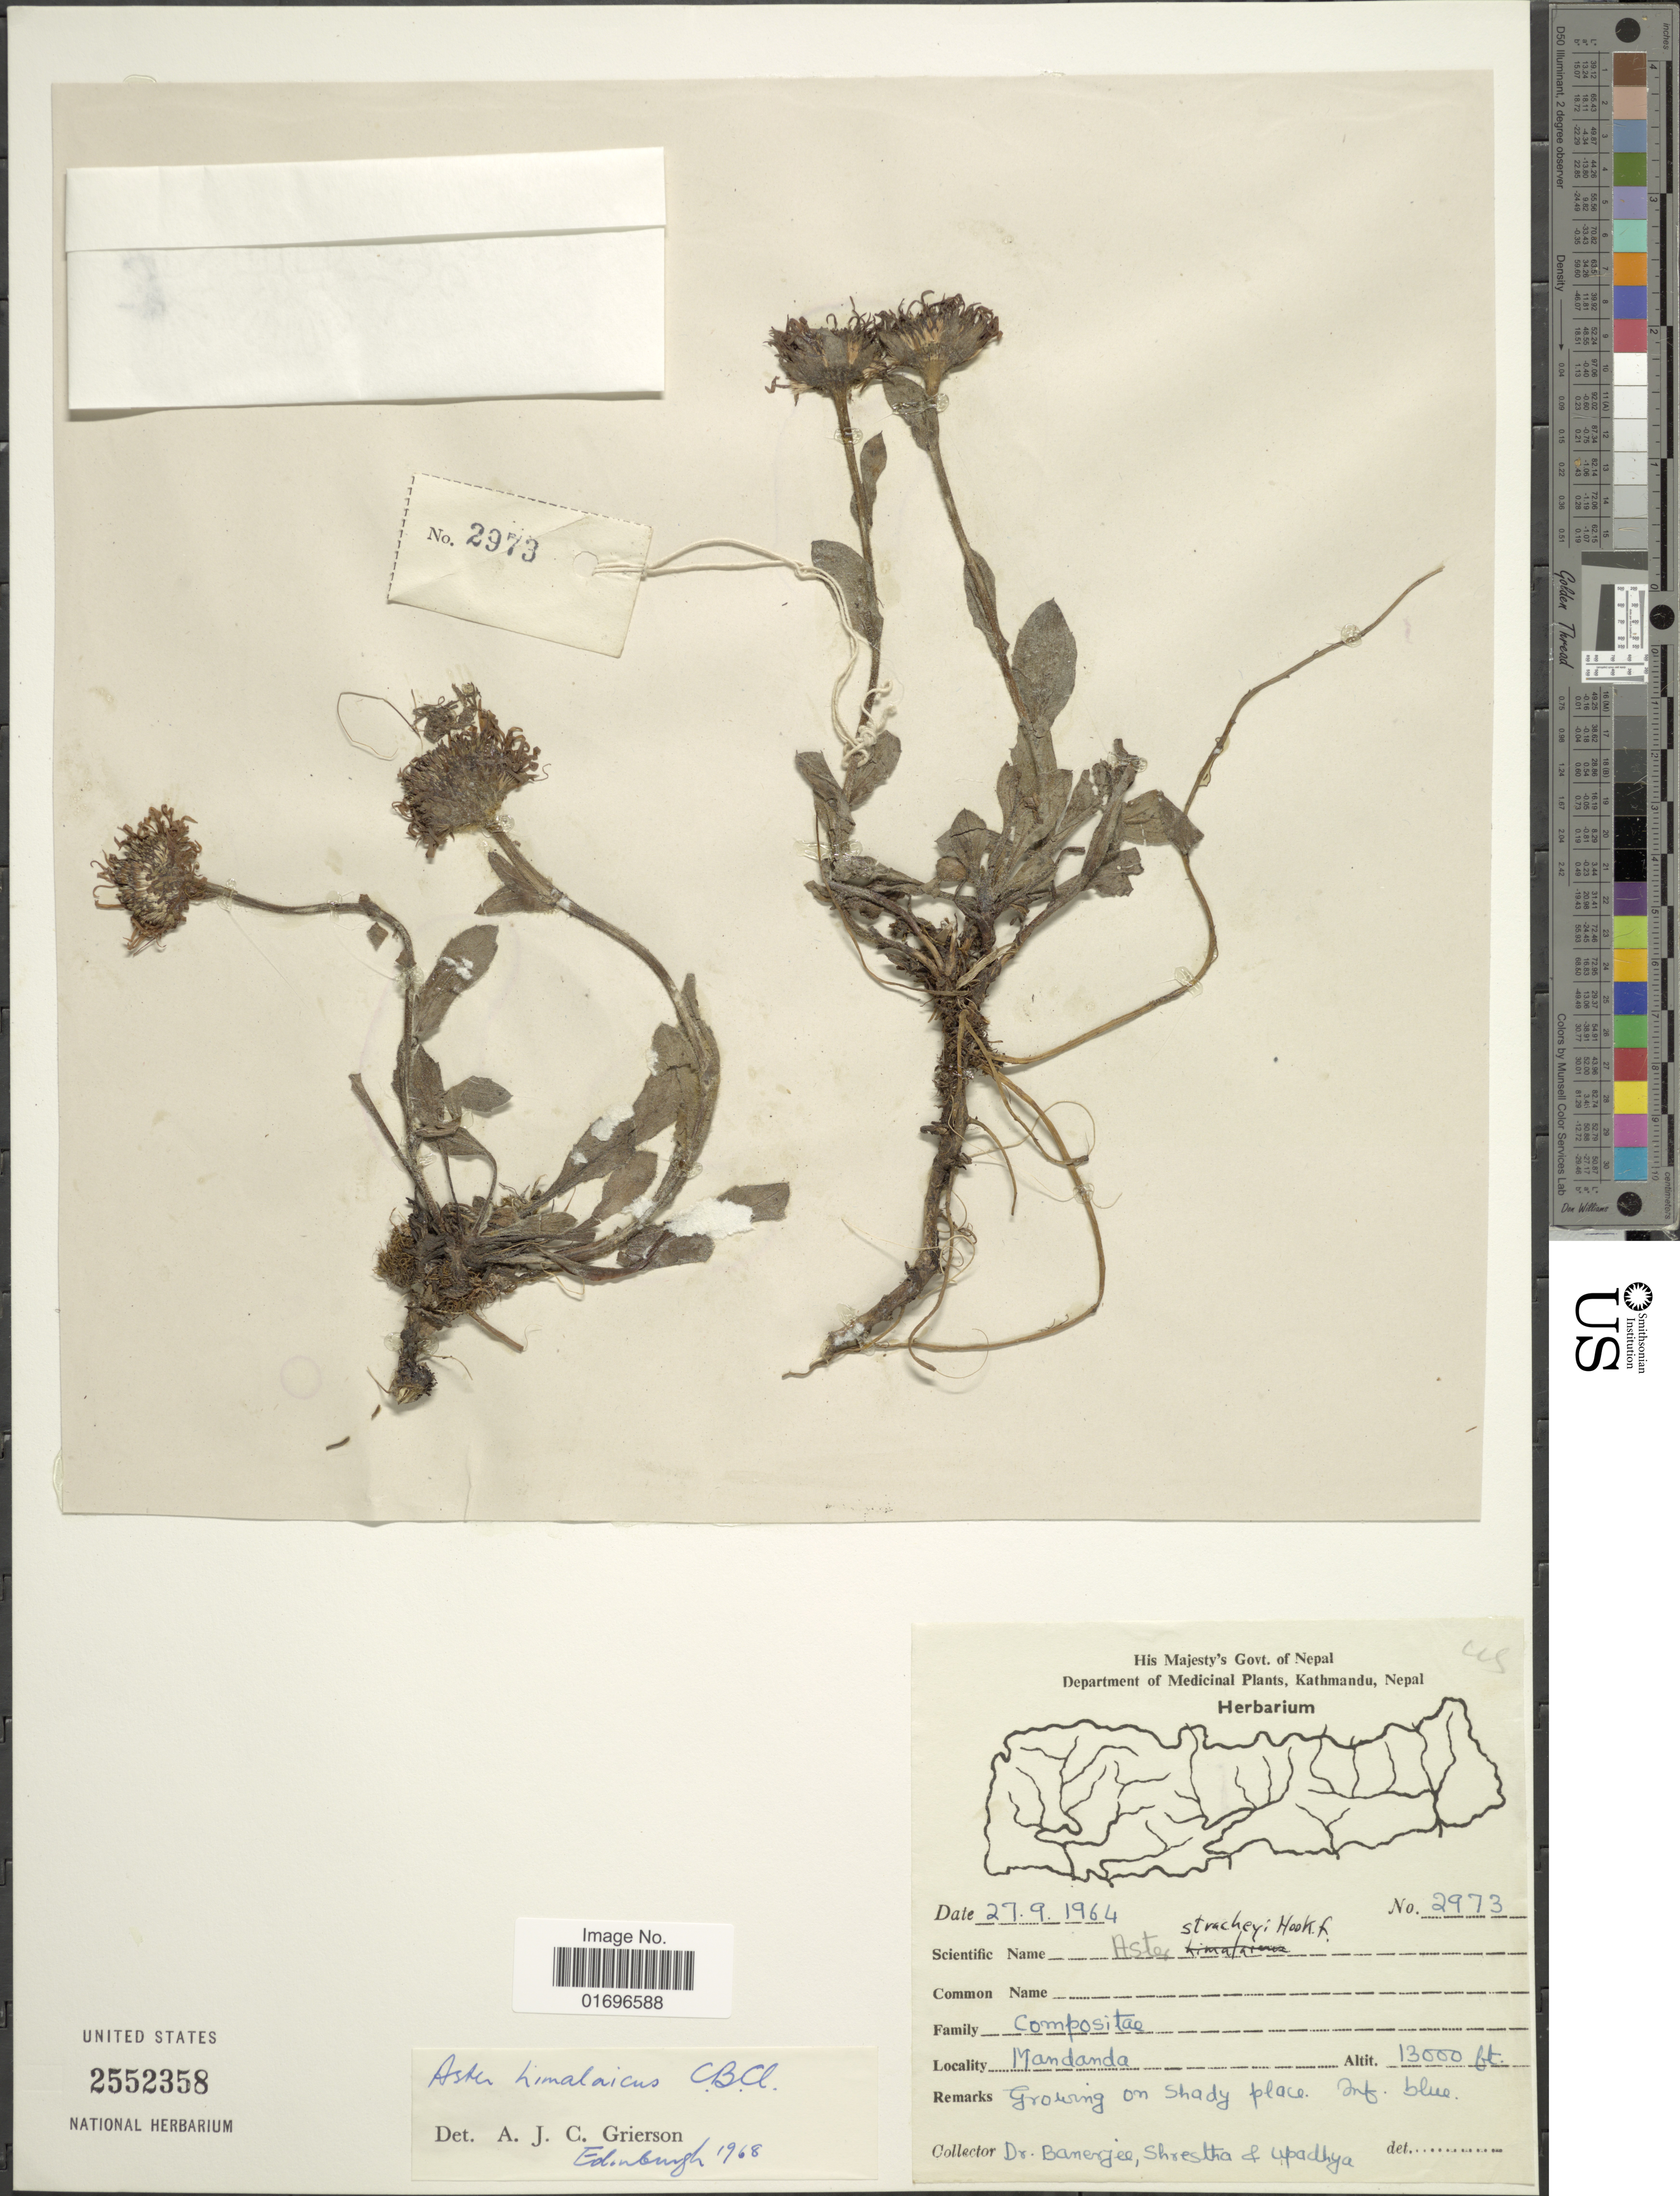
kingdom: Plantae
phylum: Tracheophyta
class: Magnoliopsida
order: Asterales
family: Asteraceae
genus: Aster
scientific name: Aster himalaicus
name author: C.B. Clarke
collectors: -. Banerjee, -. Shrestha & Upadhyay, --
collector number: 2973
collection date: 1964-09-27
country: Nepal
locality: Mandanda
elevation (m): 3962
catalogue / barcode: US 2552358